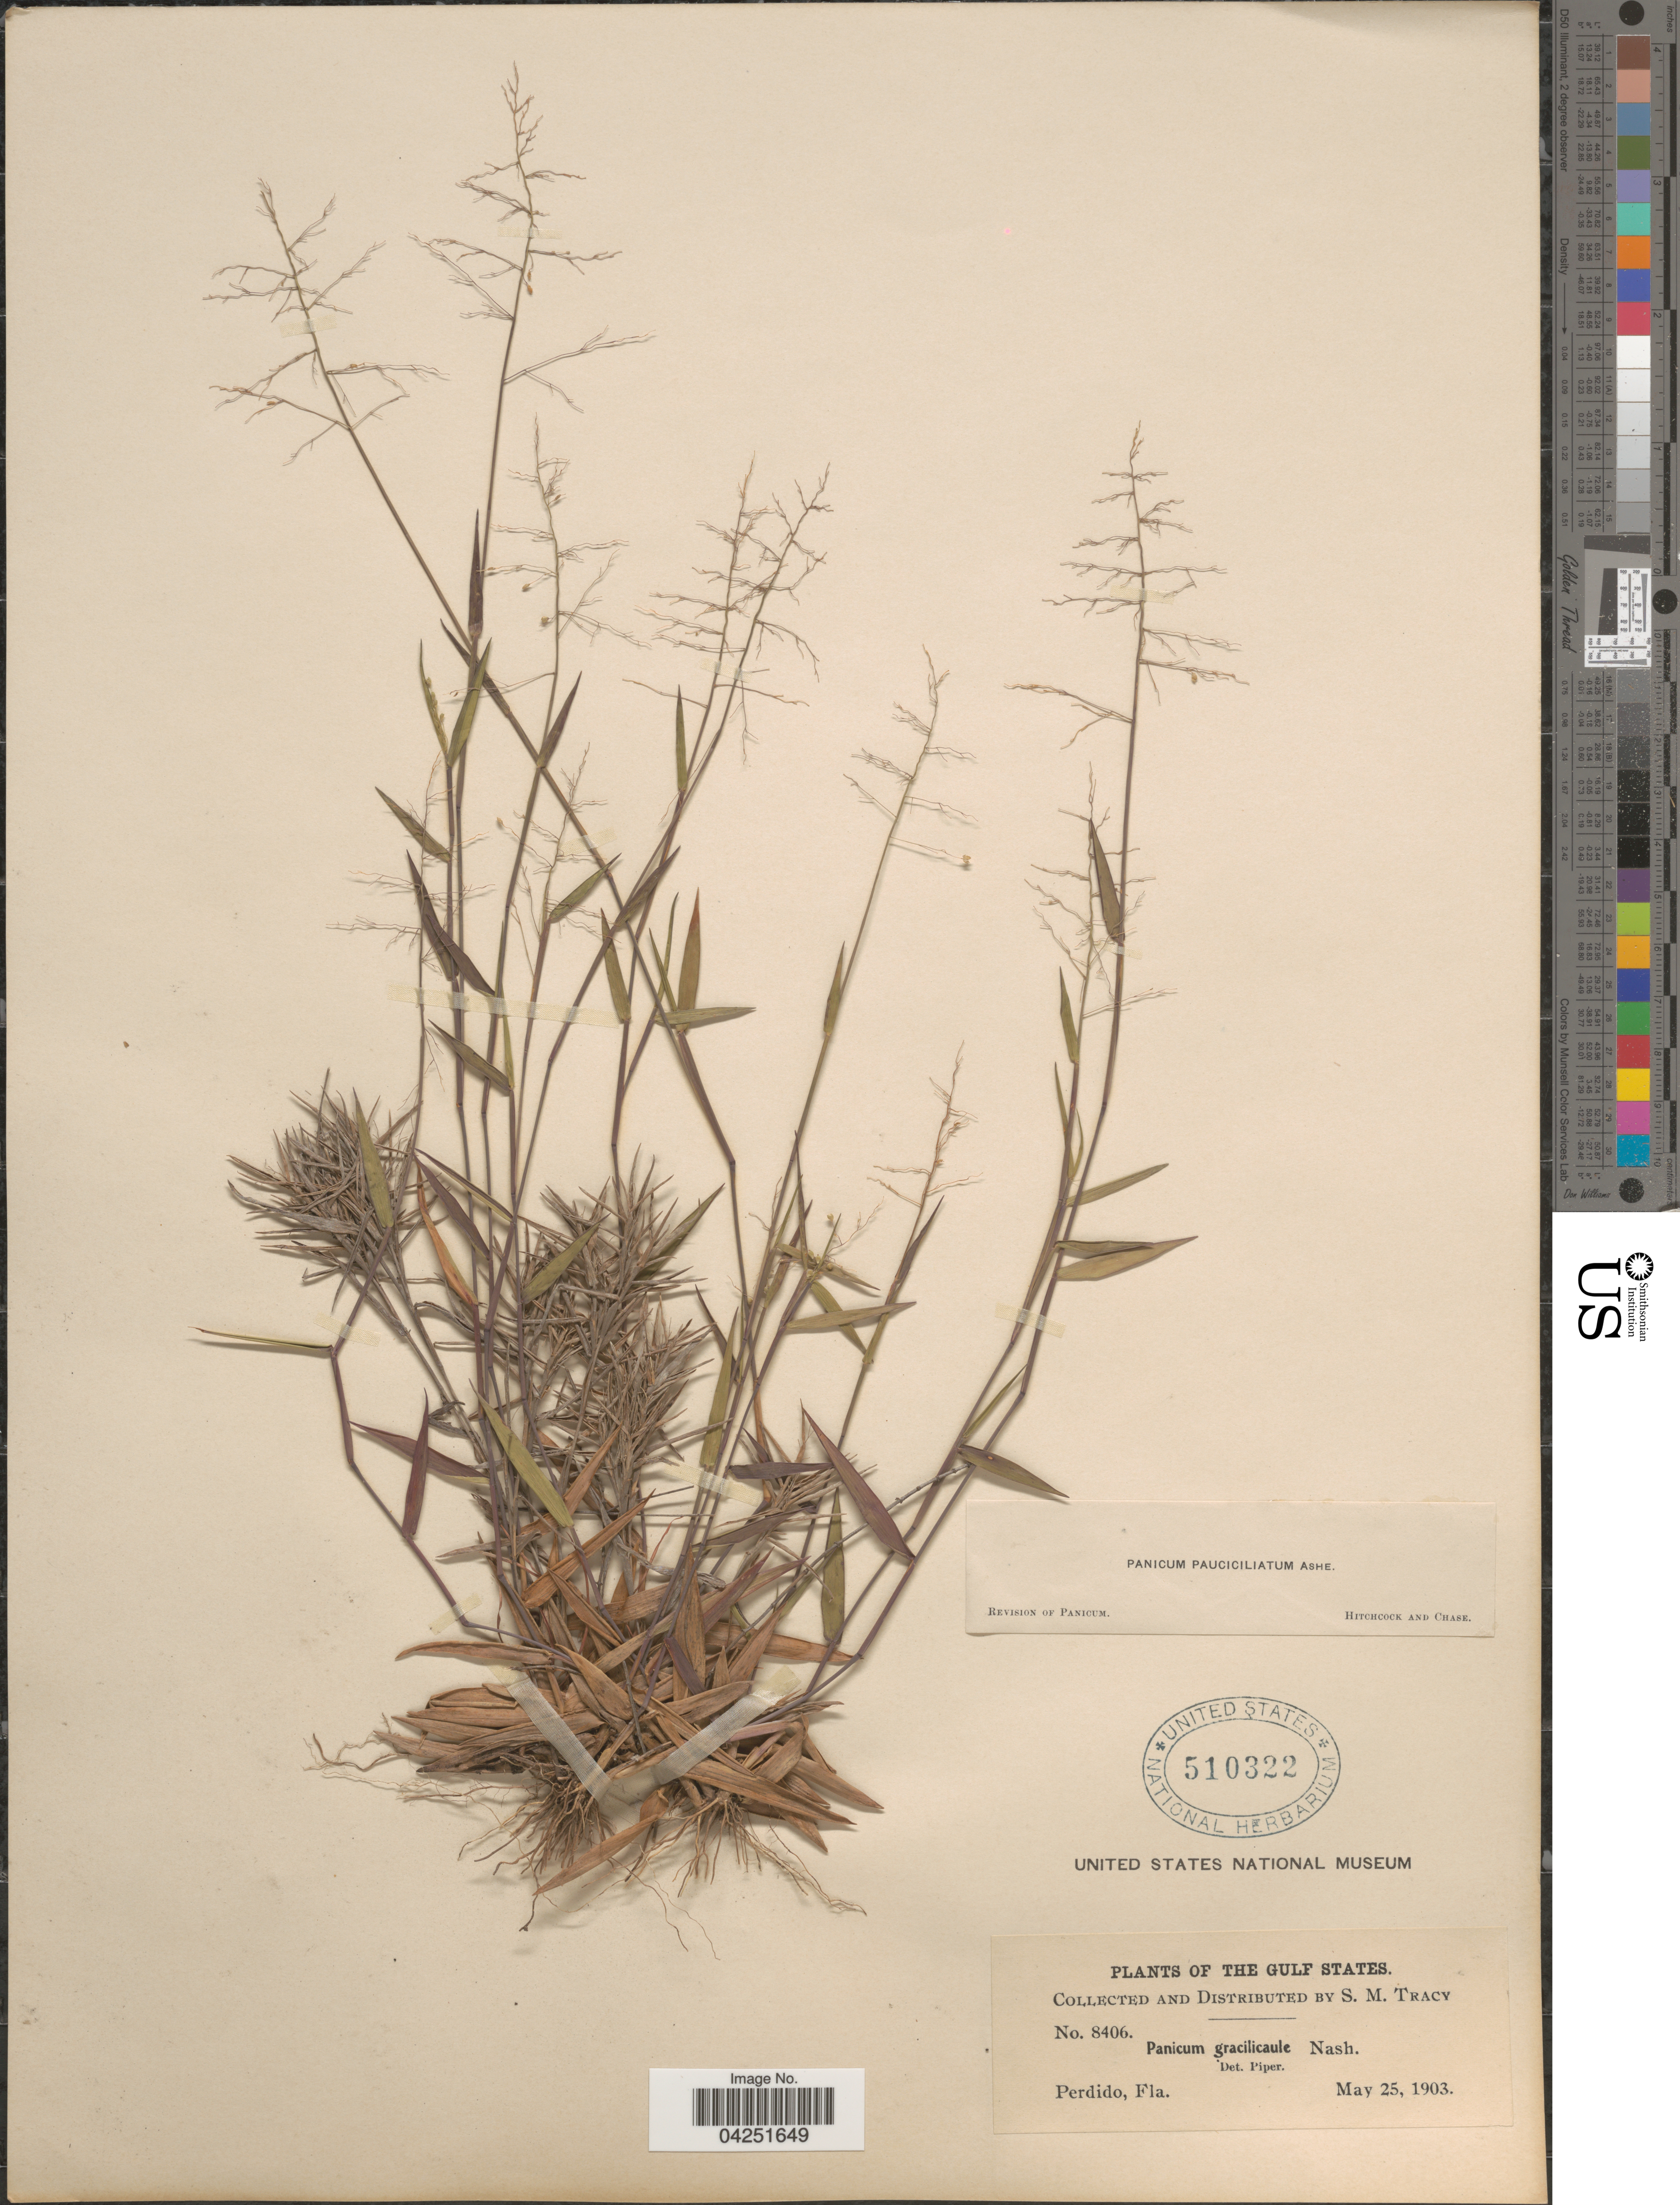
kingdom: Plantae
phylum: Tracheophyta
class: Liliopsida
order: Poales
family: Poaceae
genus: Dichanthelium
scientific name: Dichanthelium acuminatum var. acuminatum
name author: (Sw.) Gould & C.A. Clark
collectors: S. M. Tracy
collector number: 8406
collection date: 1903-05-25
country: United States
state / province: Florida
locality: Gulf States. Perdido.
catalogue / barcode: US 510322